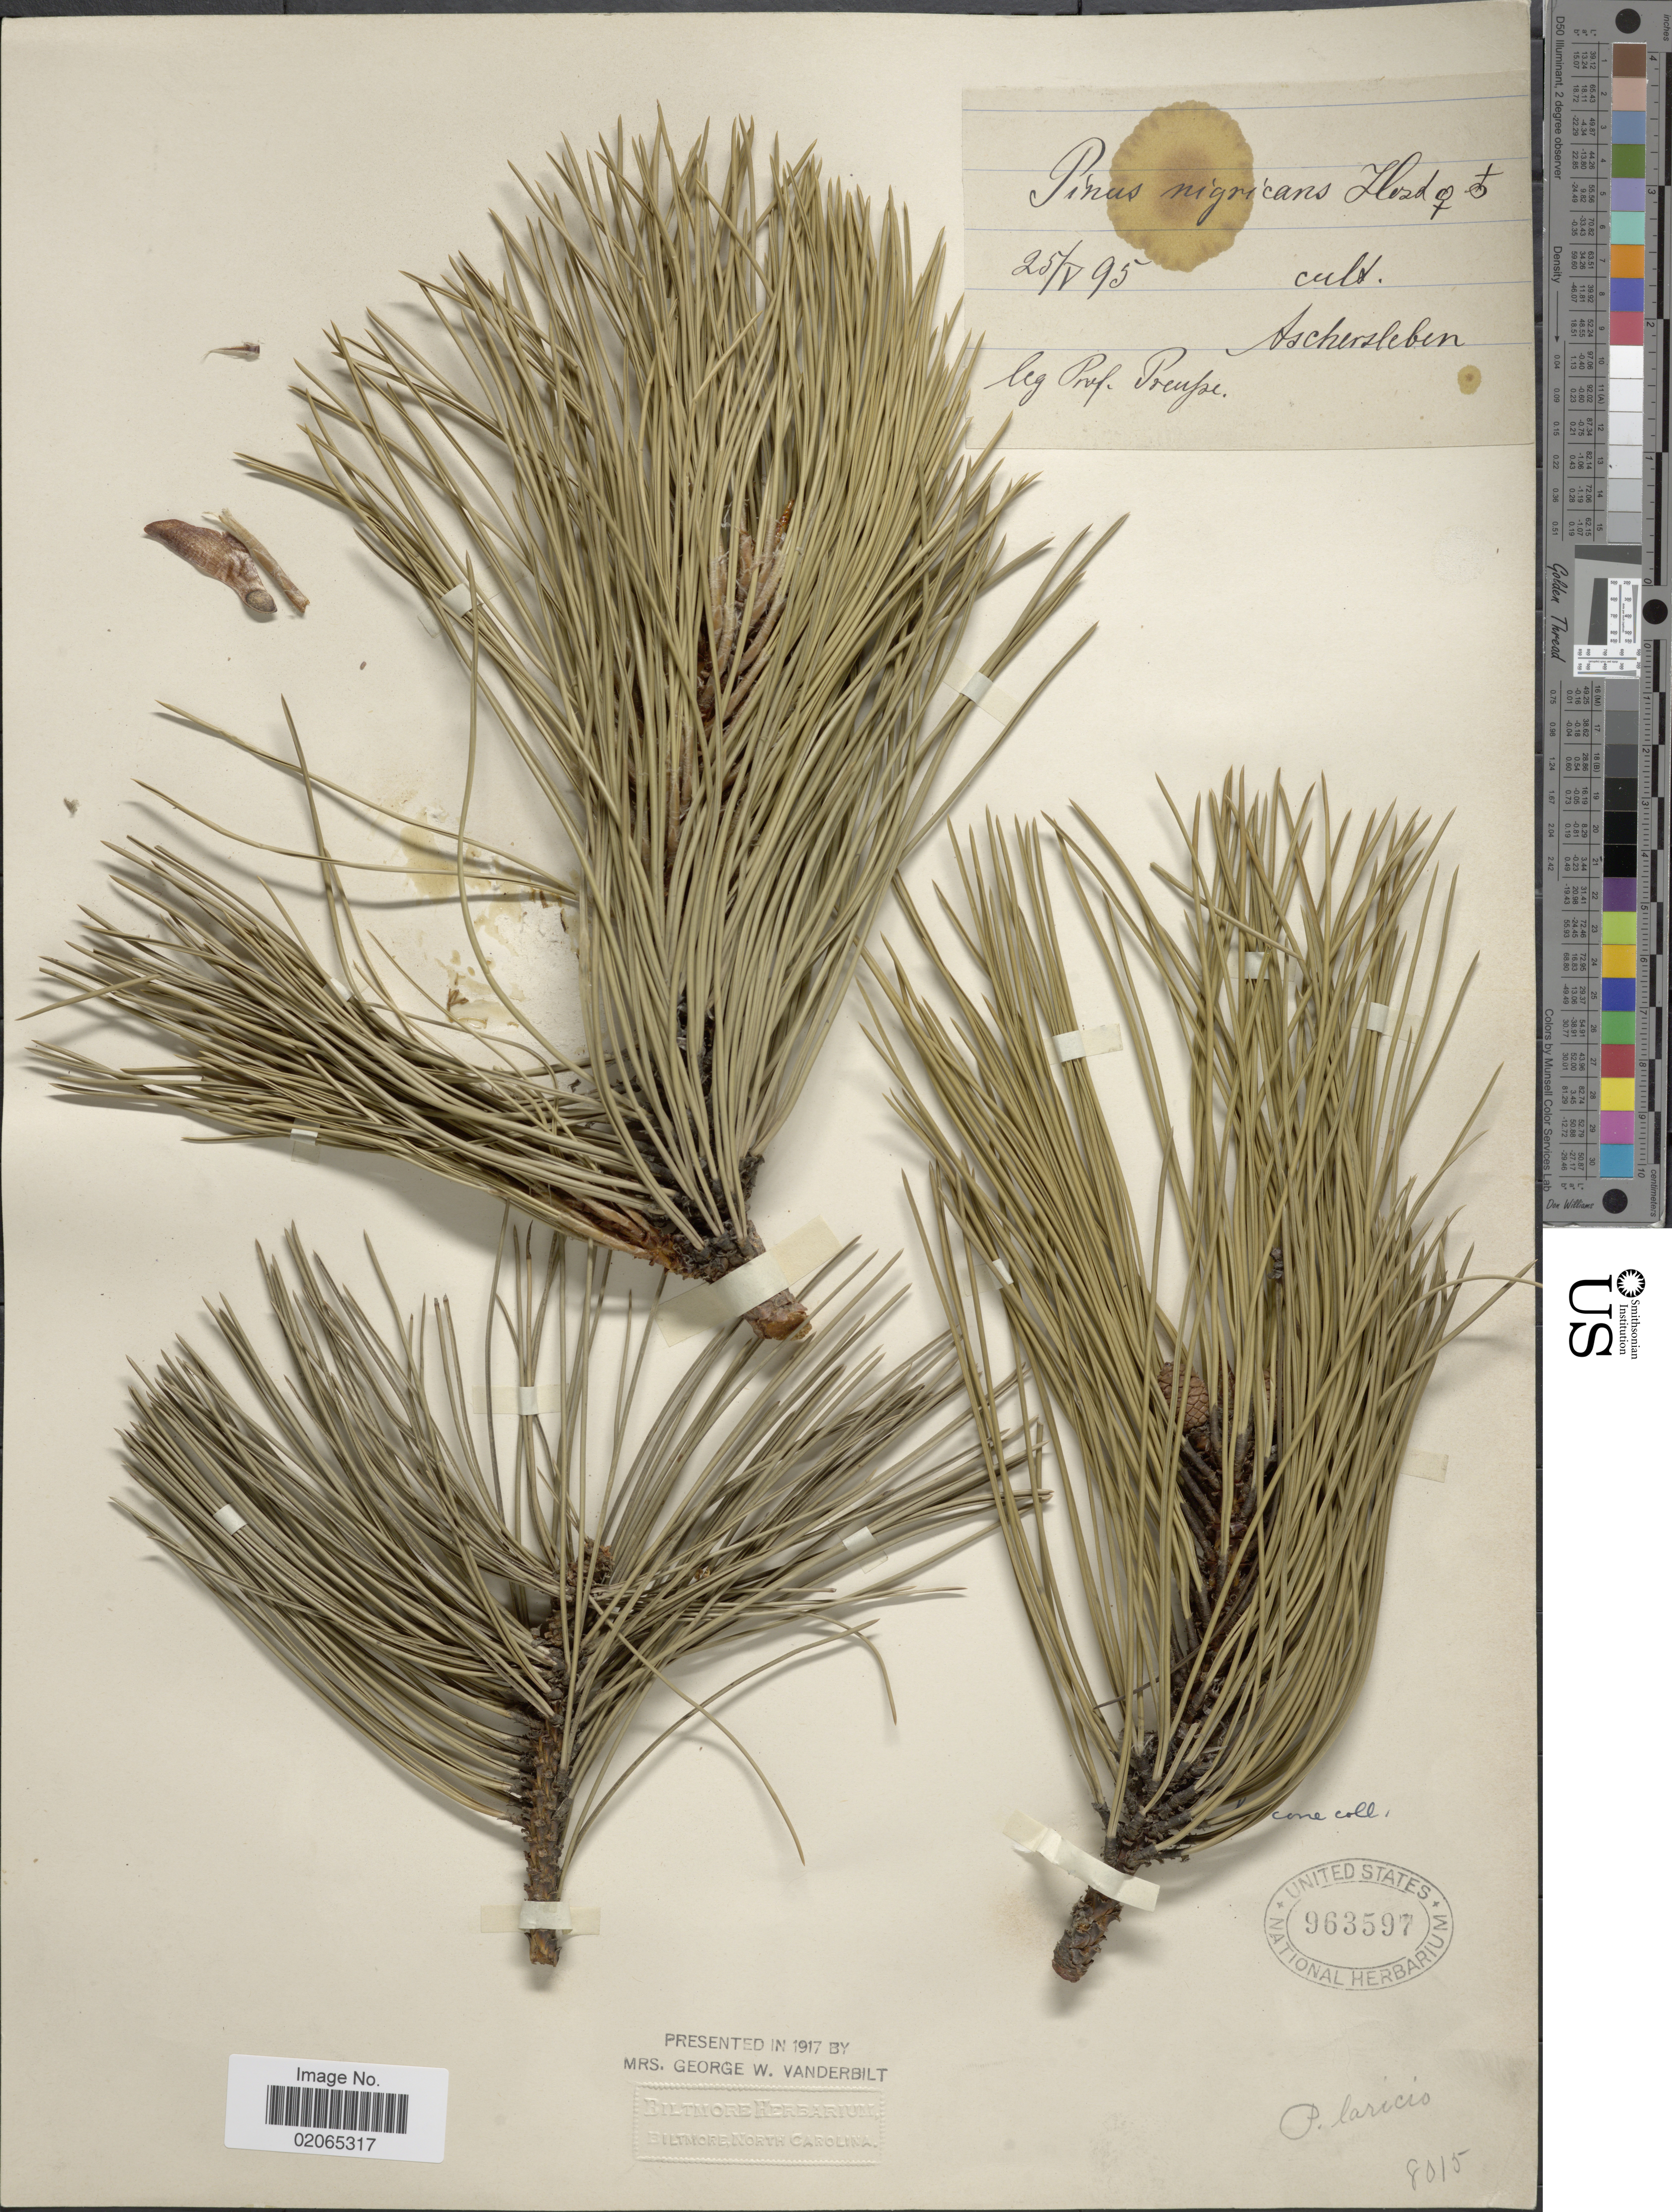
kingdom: Plantae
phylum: Tracheophyta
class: Pinopsida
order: Pinales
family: Pinaceae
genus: Pinus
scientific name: Pinus nigra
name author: Arnold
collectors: Preusse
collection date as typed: Transcribed d/m/y: 25/5/95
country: Germany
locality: Cult. Aschersleben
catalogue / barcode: US 963597